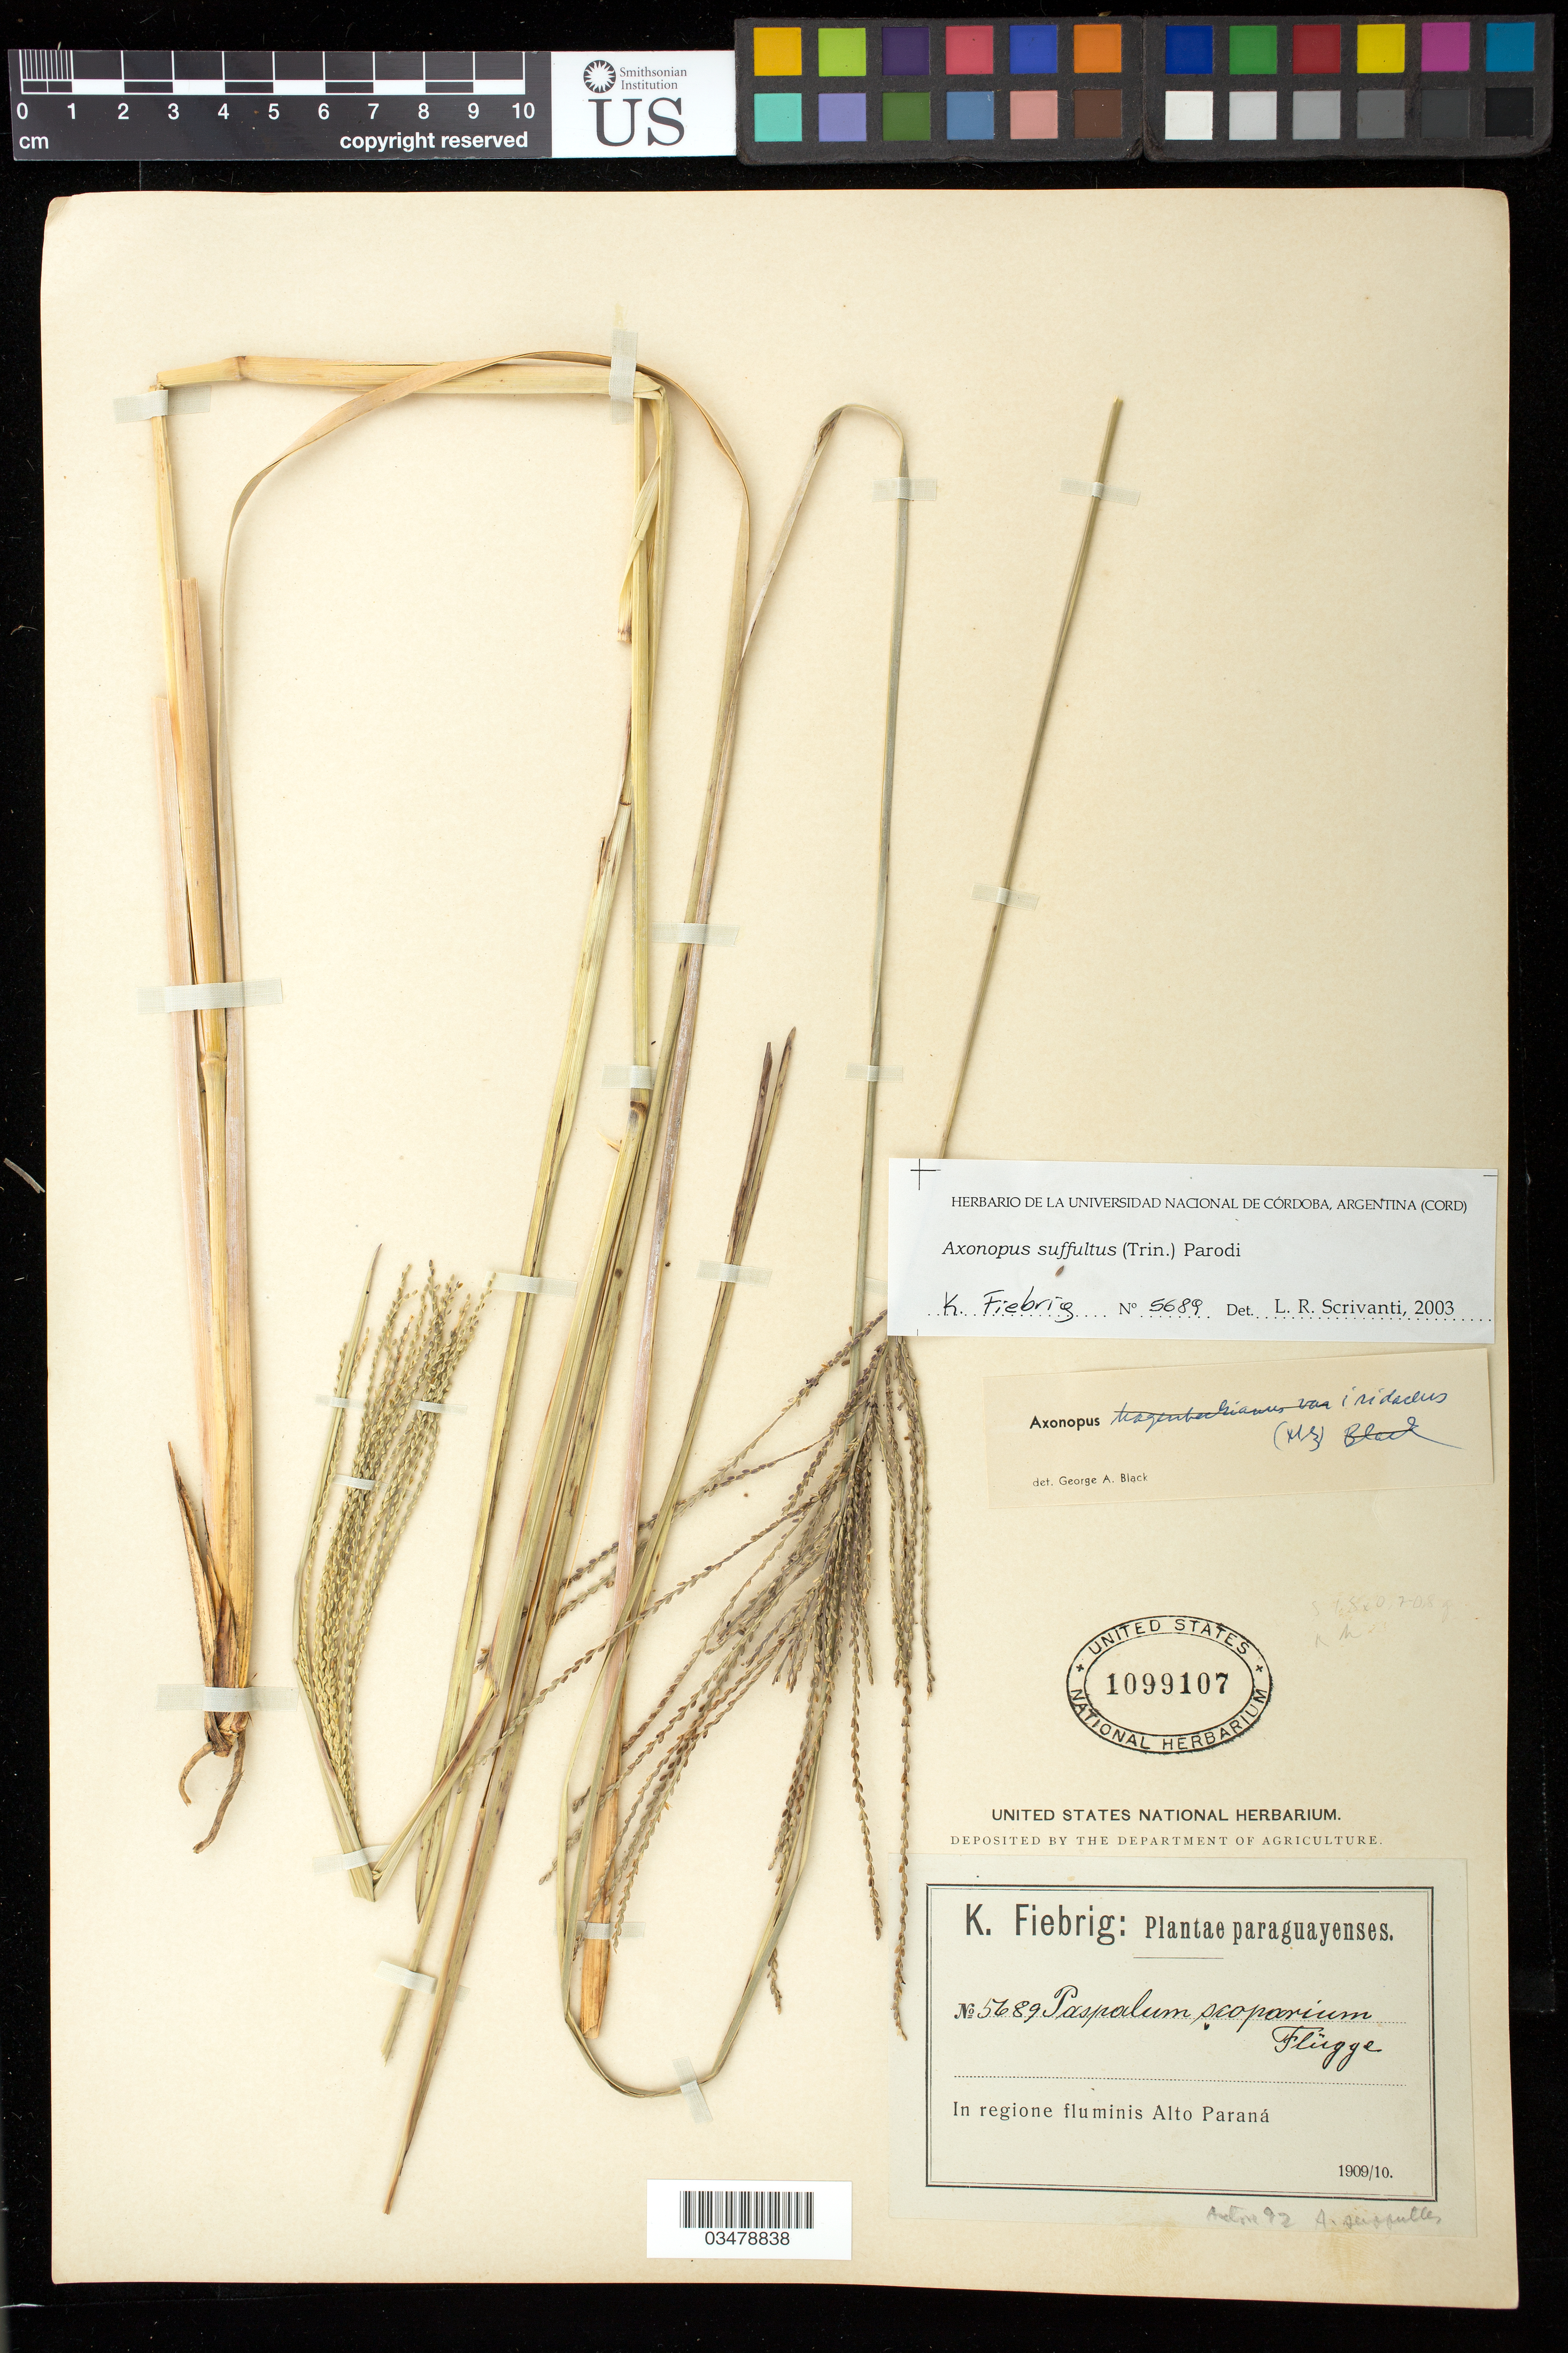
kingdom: Plantae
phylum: Tracheophyta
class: Liliopsida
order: Poales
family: Poaceae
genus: Axonopus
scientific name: Axonopus suffultus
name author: (Nees) Kuhlm.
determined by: Scrivanti, L. R.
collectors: K. Fiebrig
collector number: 5689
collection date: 1909/1910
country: Paraguay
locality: in regione fluminis Alto Parana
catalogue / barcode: US 1099107